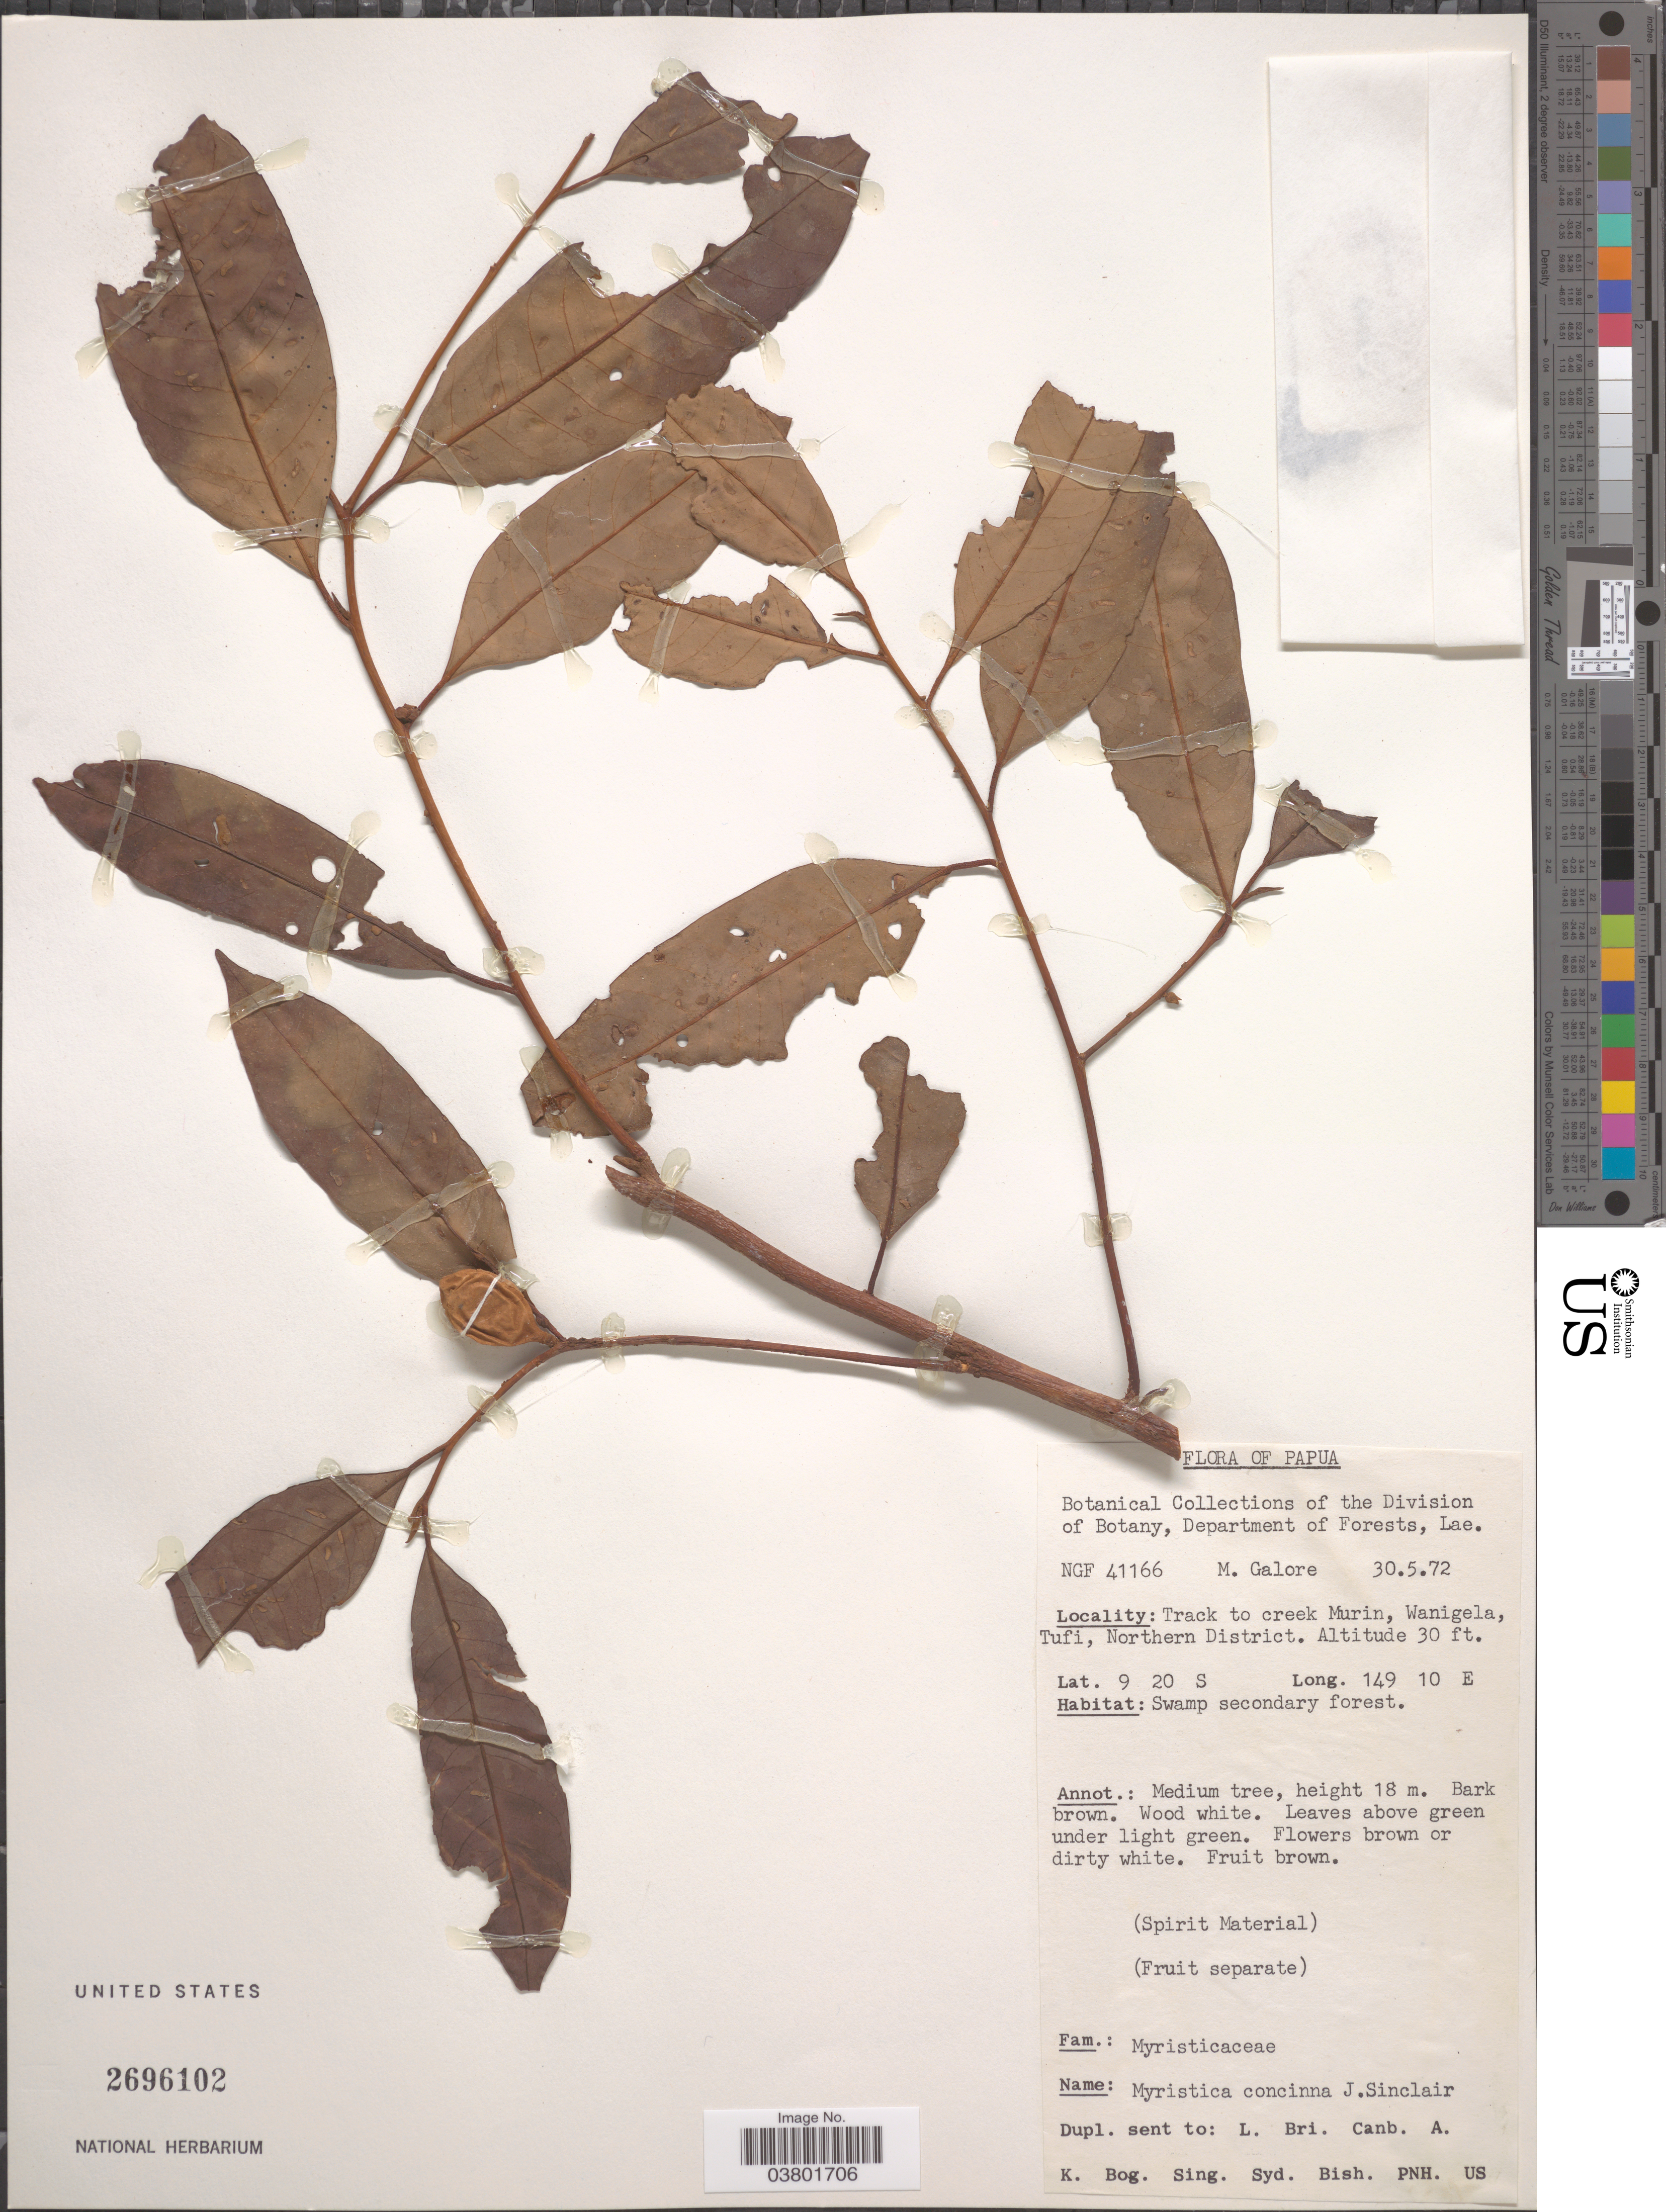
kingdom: Plantae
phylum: Tracheophyta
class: Magnoliopsida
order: Magnoliales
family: Myristicaceae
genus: Myristica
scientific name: Myristica concinna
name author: J. Sinclair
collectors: M. Galore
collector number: NGF41166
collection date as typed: Transcribed d/m/y: 30/5/72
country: Papua New Guinea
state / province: Northern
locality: Papua. Track to creek Murin, Wanigela, Tufi, Northern District.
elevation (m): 9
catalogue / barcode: US 2696102